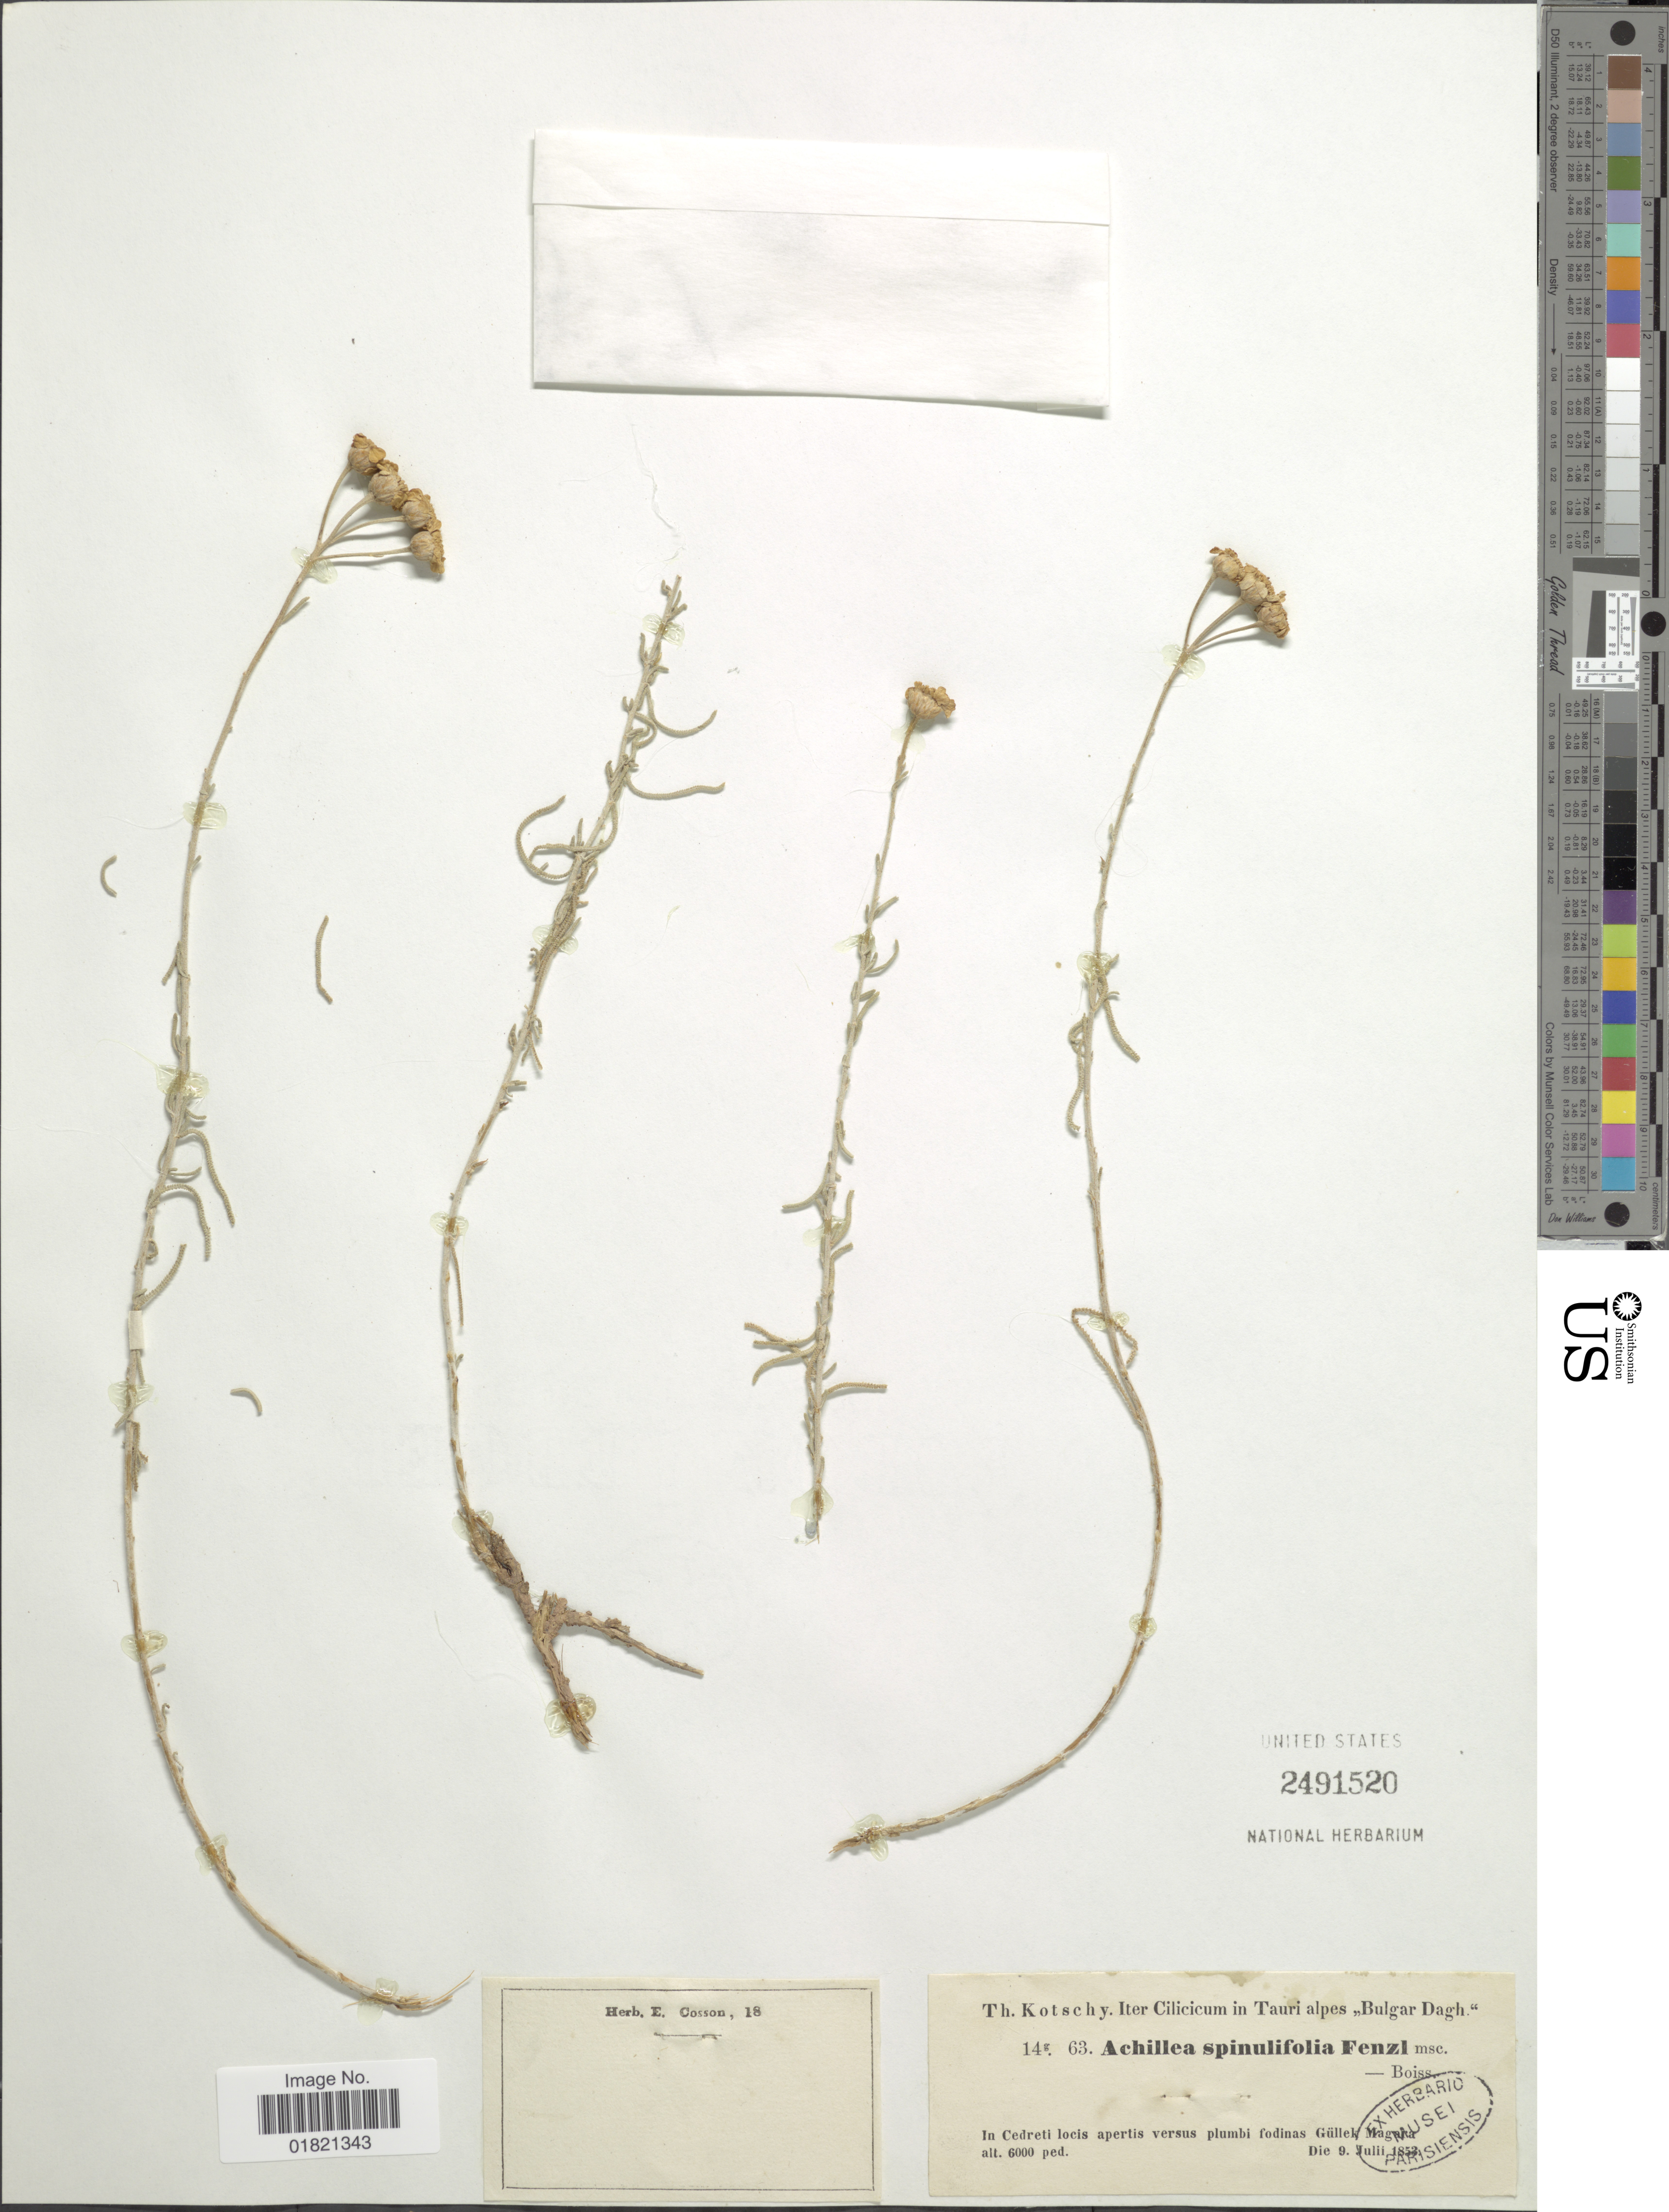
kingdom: Plantae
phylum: Tracheophyta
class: Magnoliopsida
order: Asterales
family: Asteraceae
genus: Achillea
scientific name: Achillea spinulifolia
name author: Fenzl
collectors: K. G. Kotschy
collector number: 14g.63*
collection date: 1853-07-09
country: Turkey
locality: Cilicicum in Tauri alpes "Bulgar Dagh". In Cedreti locis apertis versus plumbi fodinas Güllek Magara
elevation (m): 1829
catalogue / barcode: US 2491520